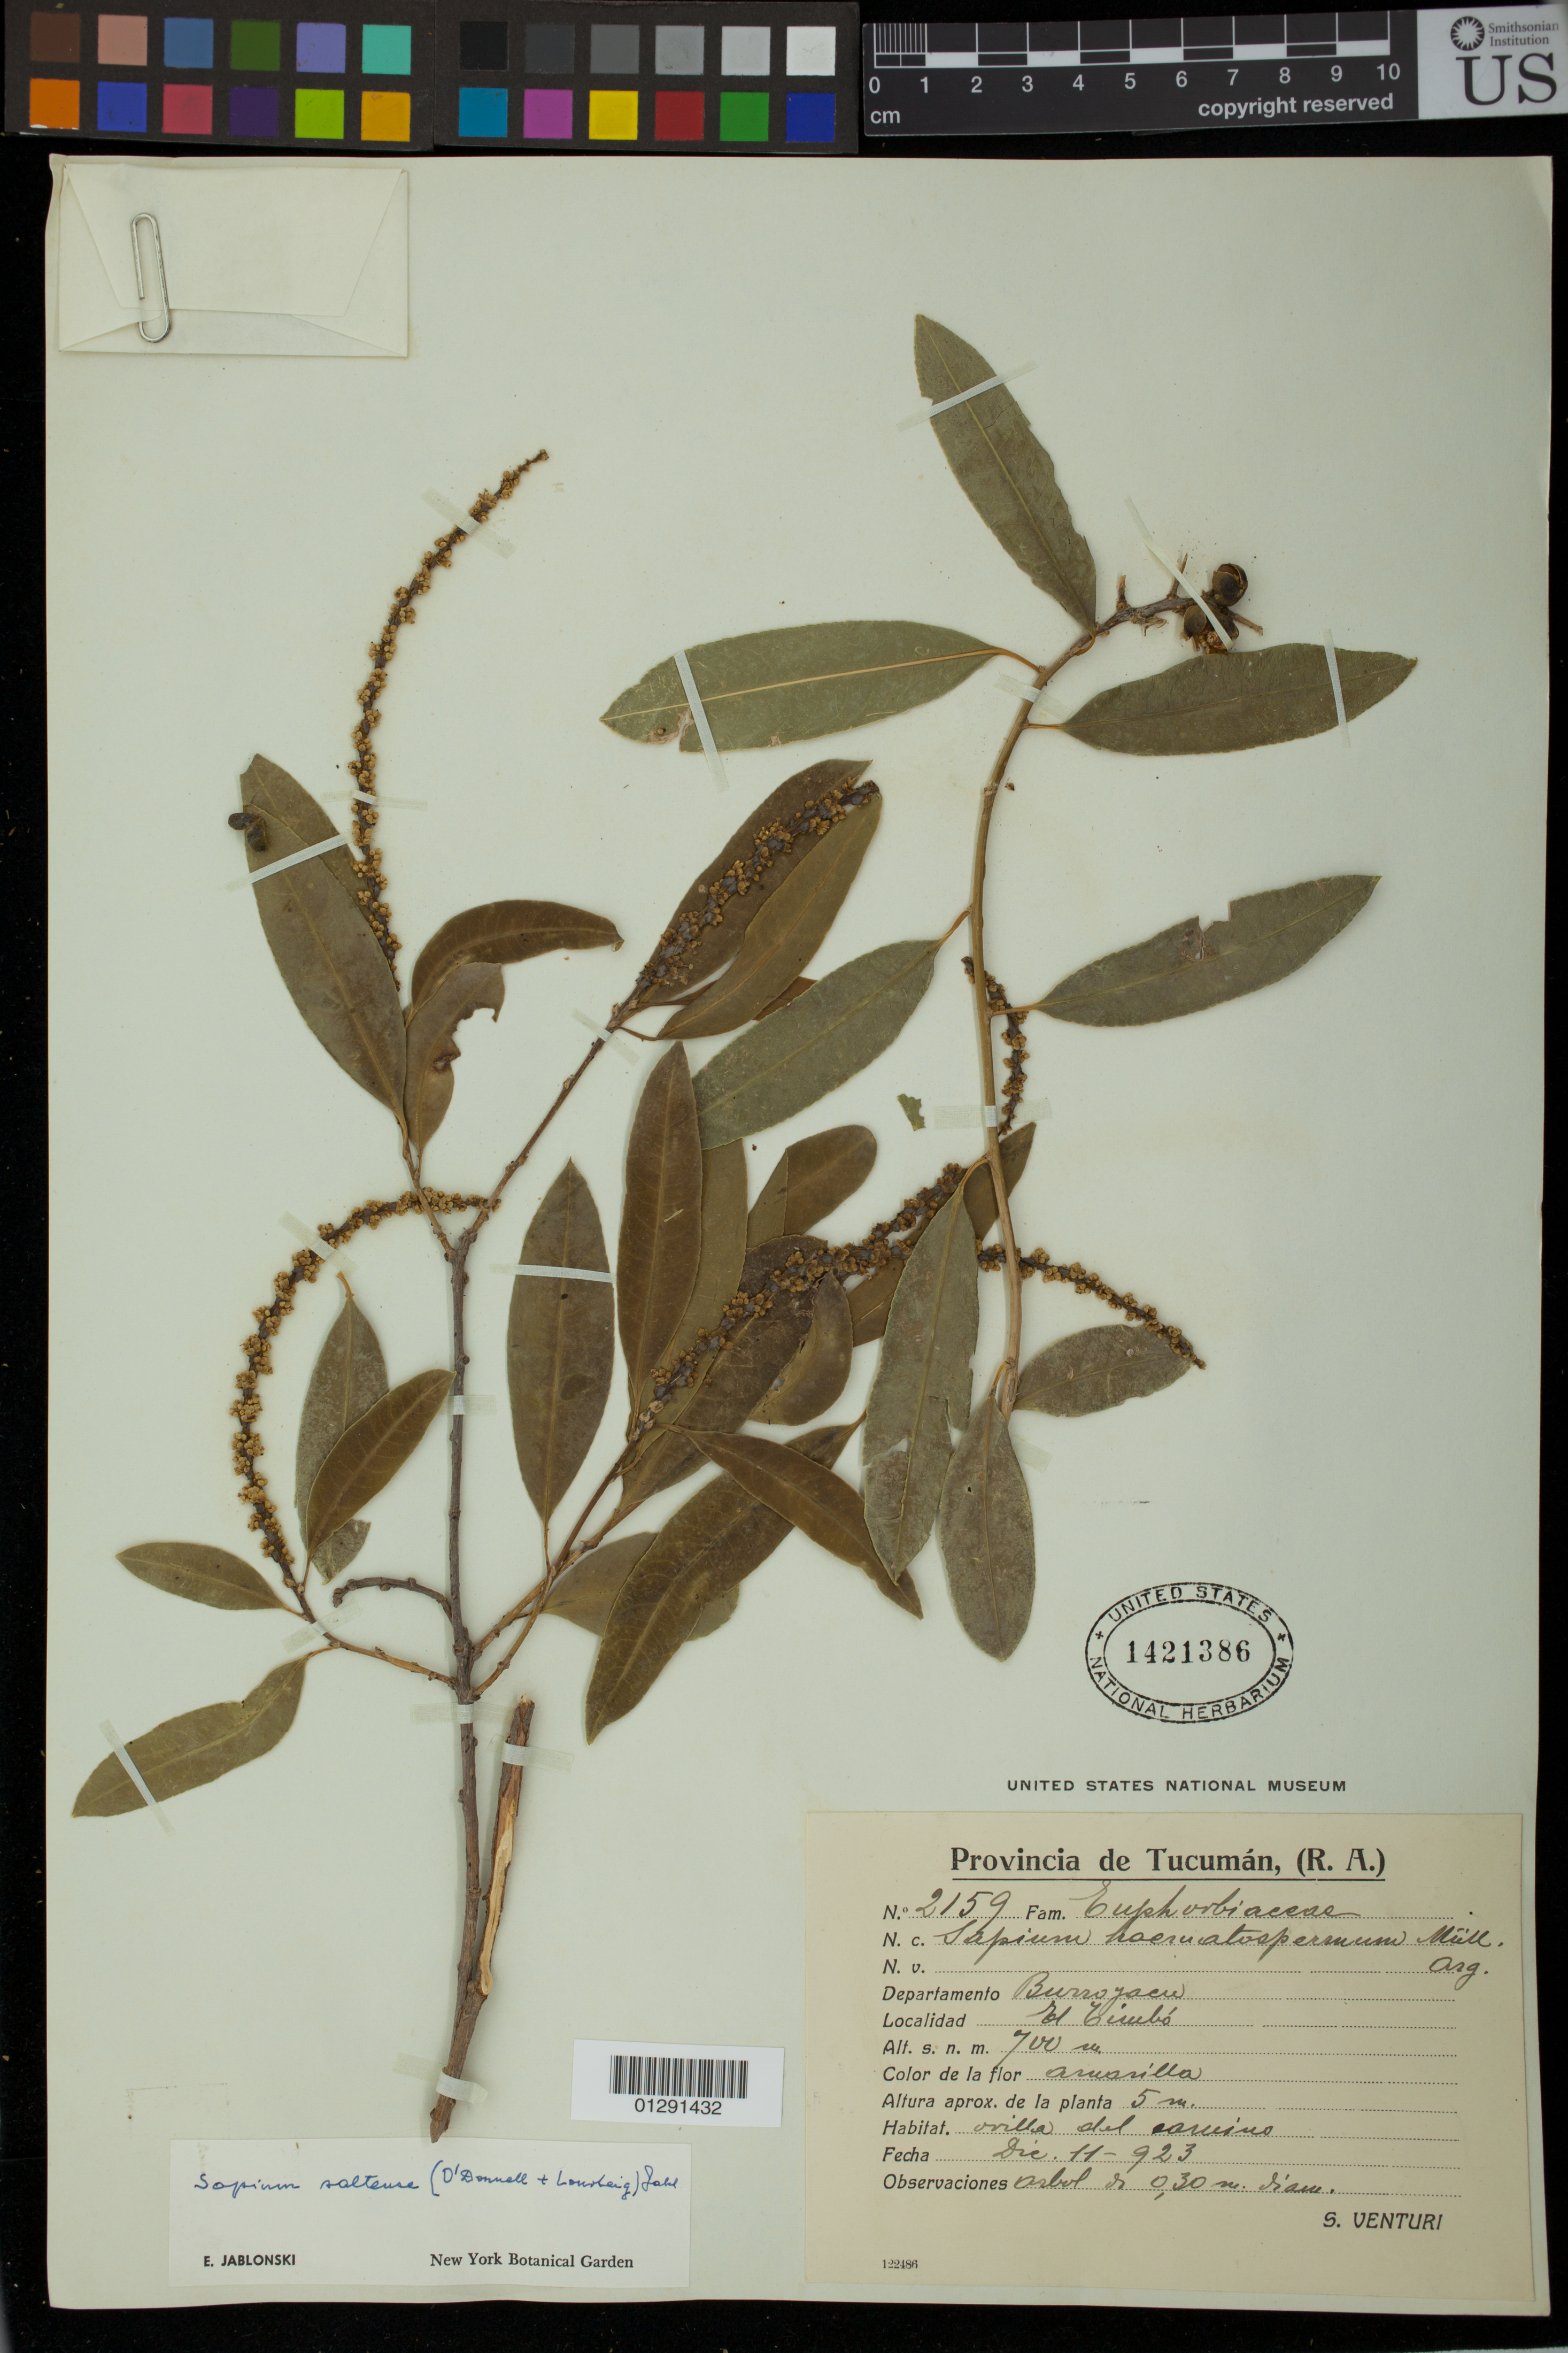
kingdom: Plantae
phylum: Tracheophyta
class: Magnoliopsida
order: Malpighiales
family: Euphorbiaceae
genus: Sapium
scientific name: Sapium haematospermum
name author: Müll. Arg.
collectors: S. Venturi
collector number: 2159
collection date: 1923-12-11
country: Argentina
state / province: Tucuman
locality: El Timbo, Burroyacu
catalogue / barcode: US 1421386